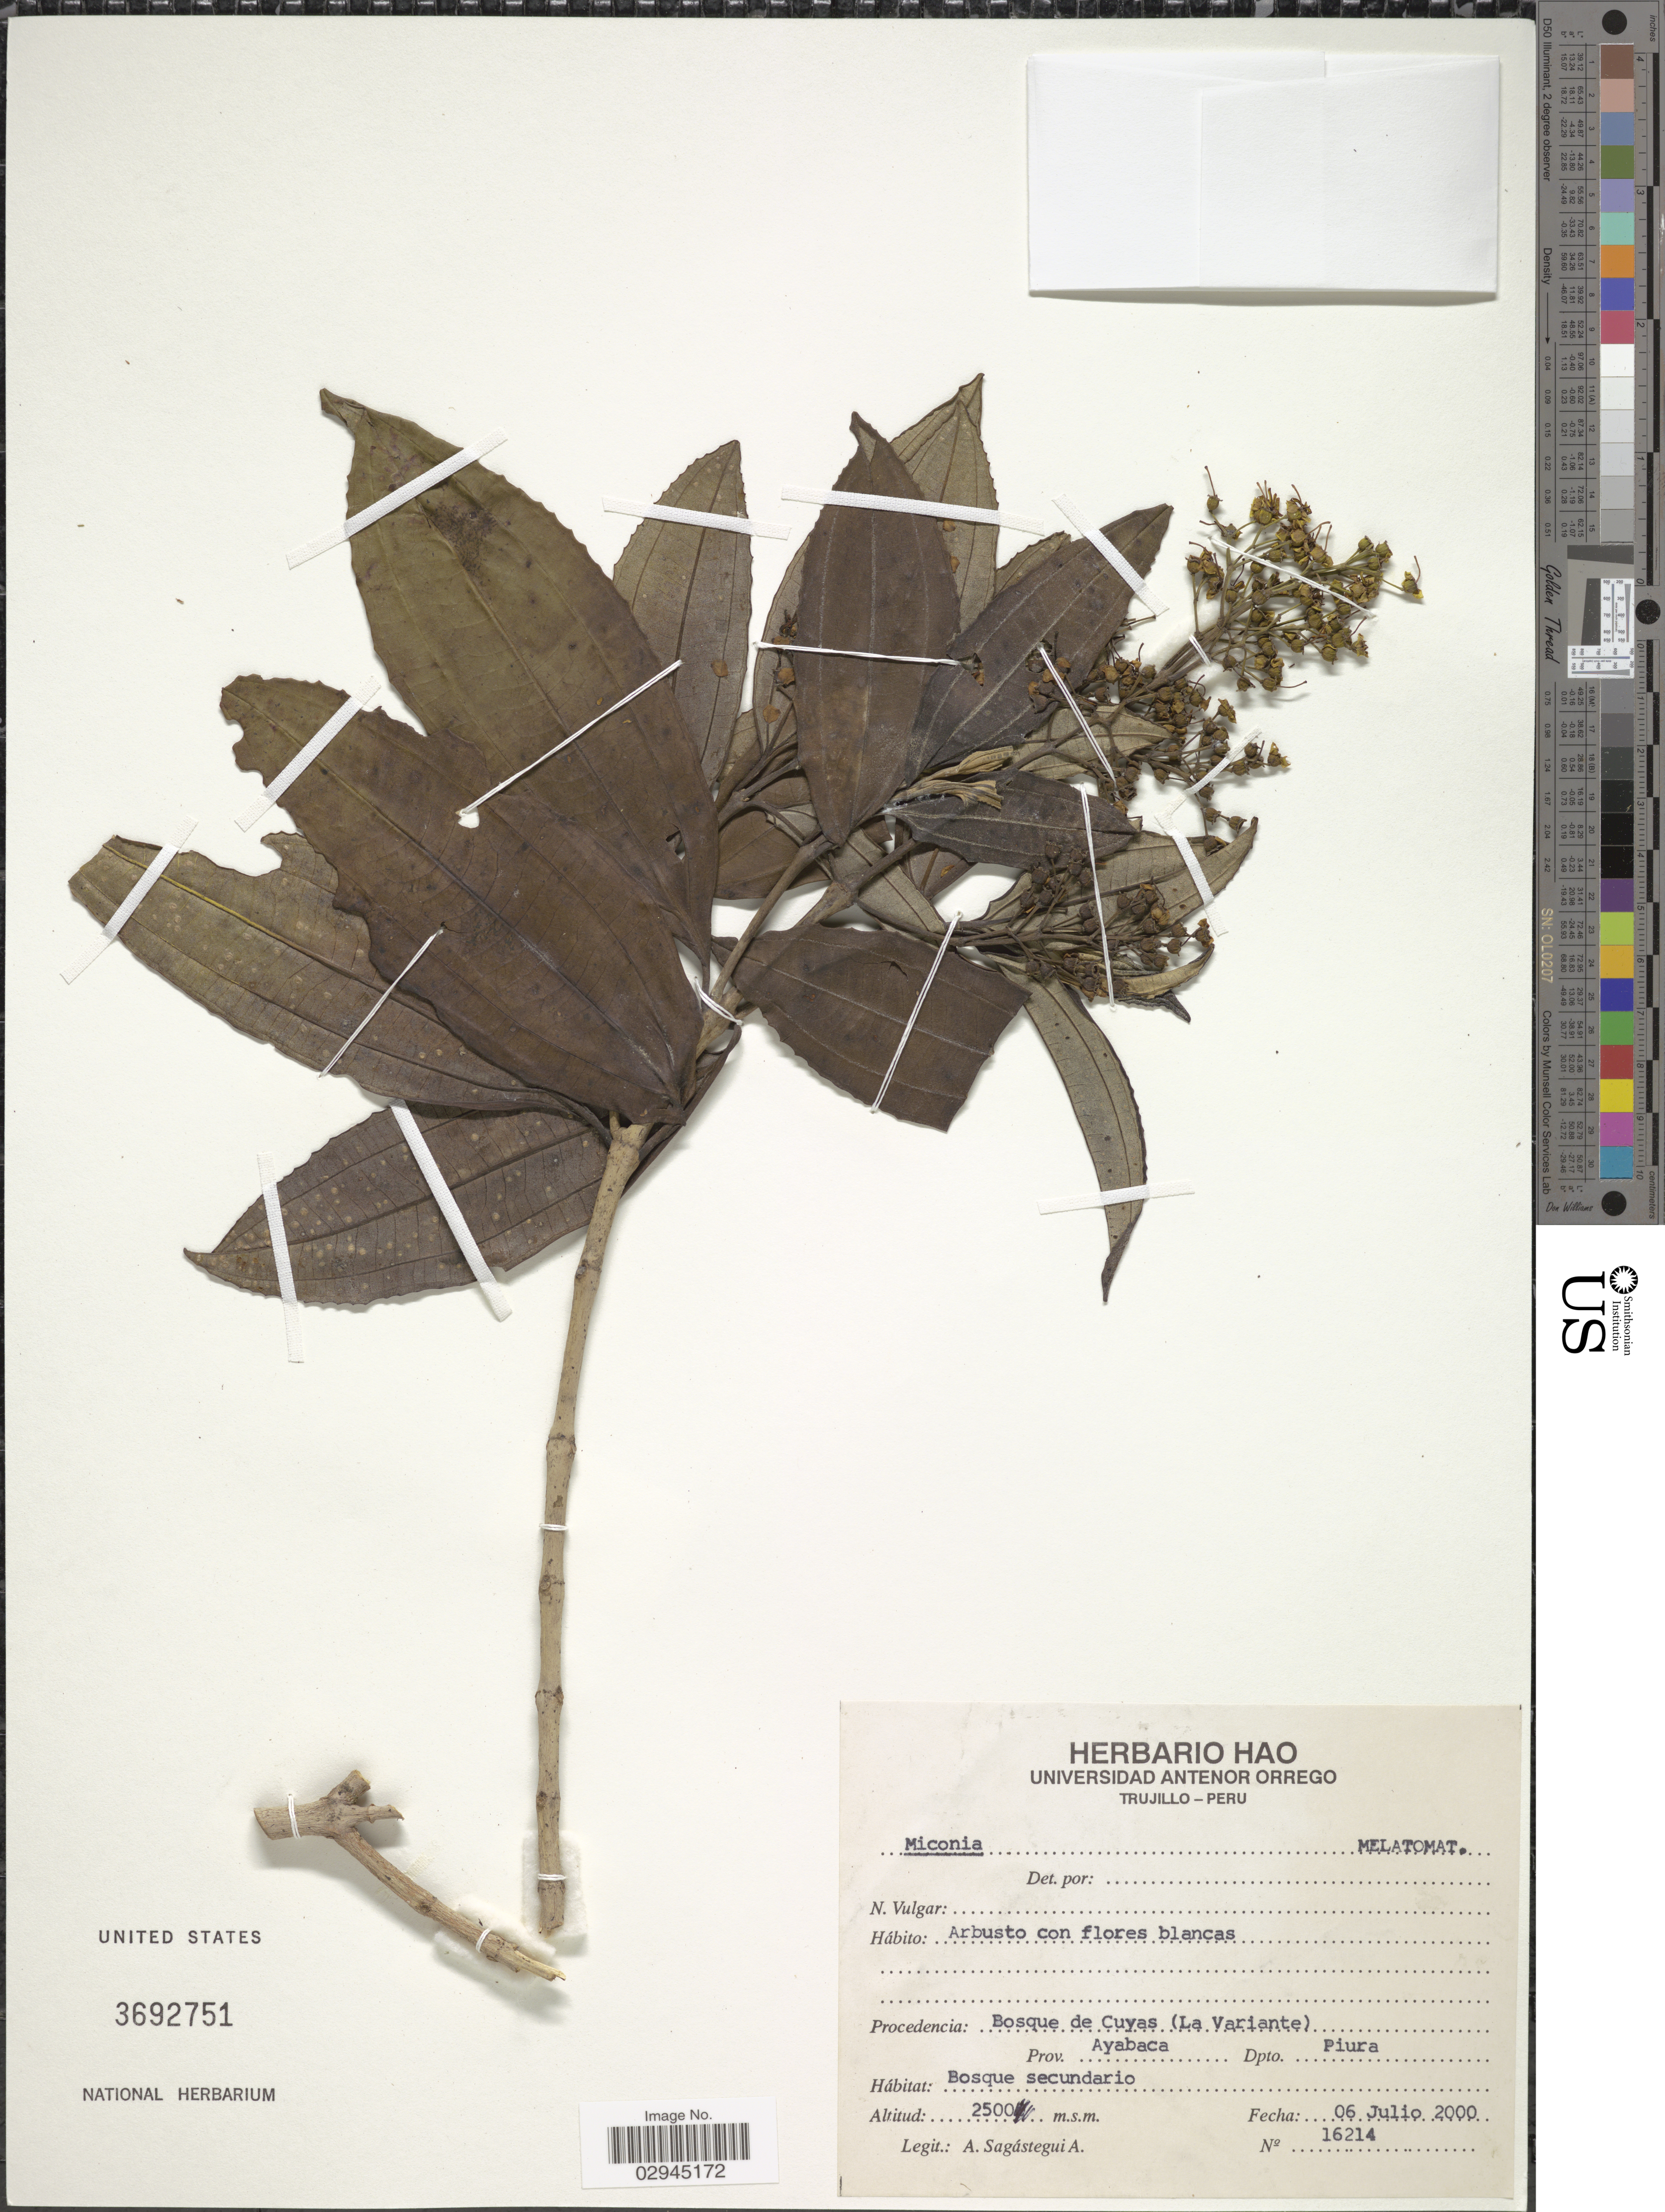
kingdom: Plantae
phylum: Tracheophyta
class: Magnoliopsida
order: Myrtales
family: Melastomataceae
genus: Miconia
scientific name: Miconia sp.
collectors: A. Sagástegui A.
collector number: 16214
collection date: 2000-07-06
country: Peru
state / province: Piura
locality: Bosque de Cuyas (La Variante). Prov. Ayabaca. Dpto. Piura.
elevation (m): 2500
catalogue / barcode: US 3692751